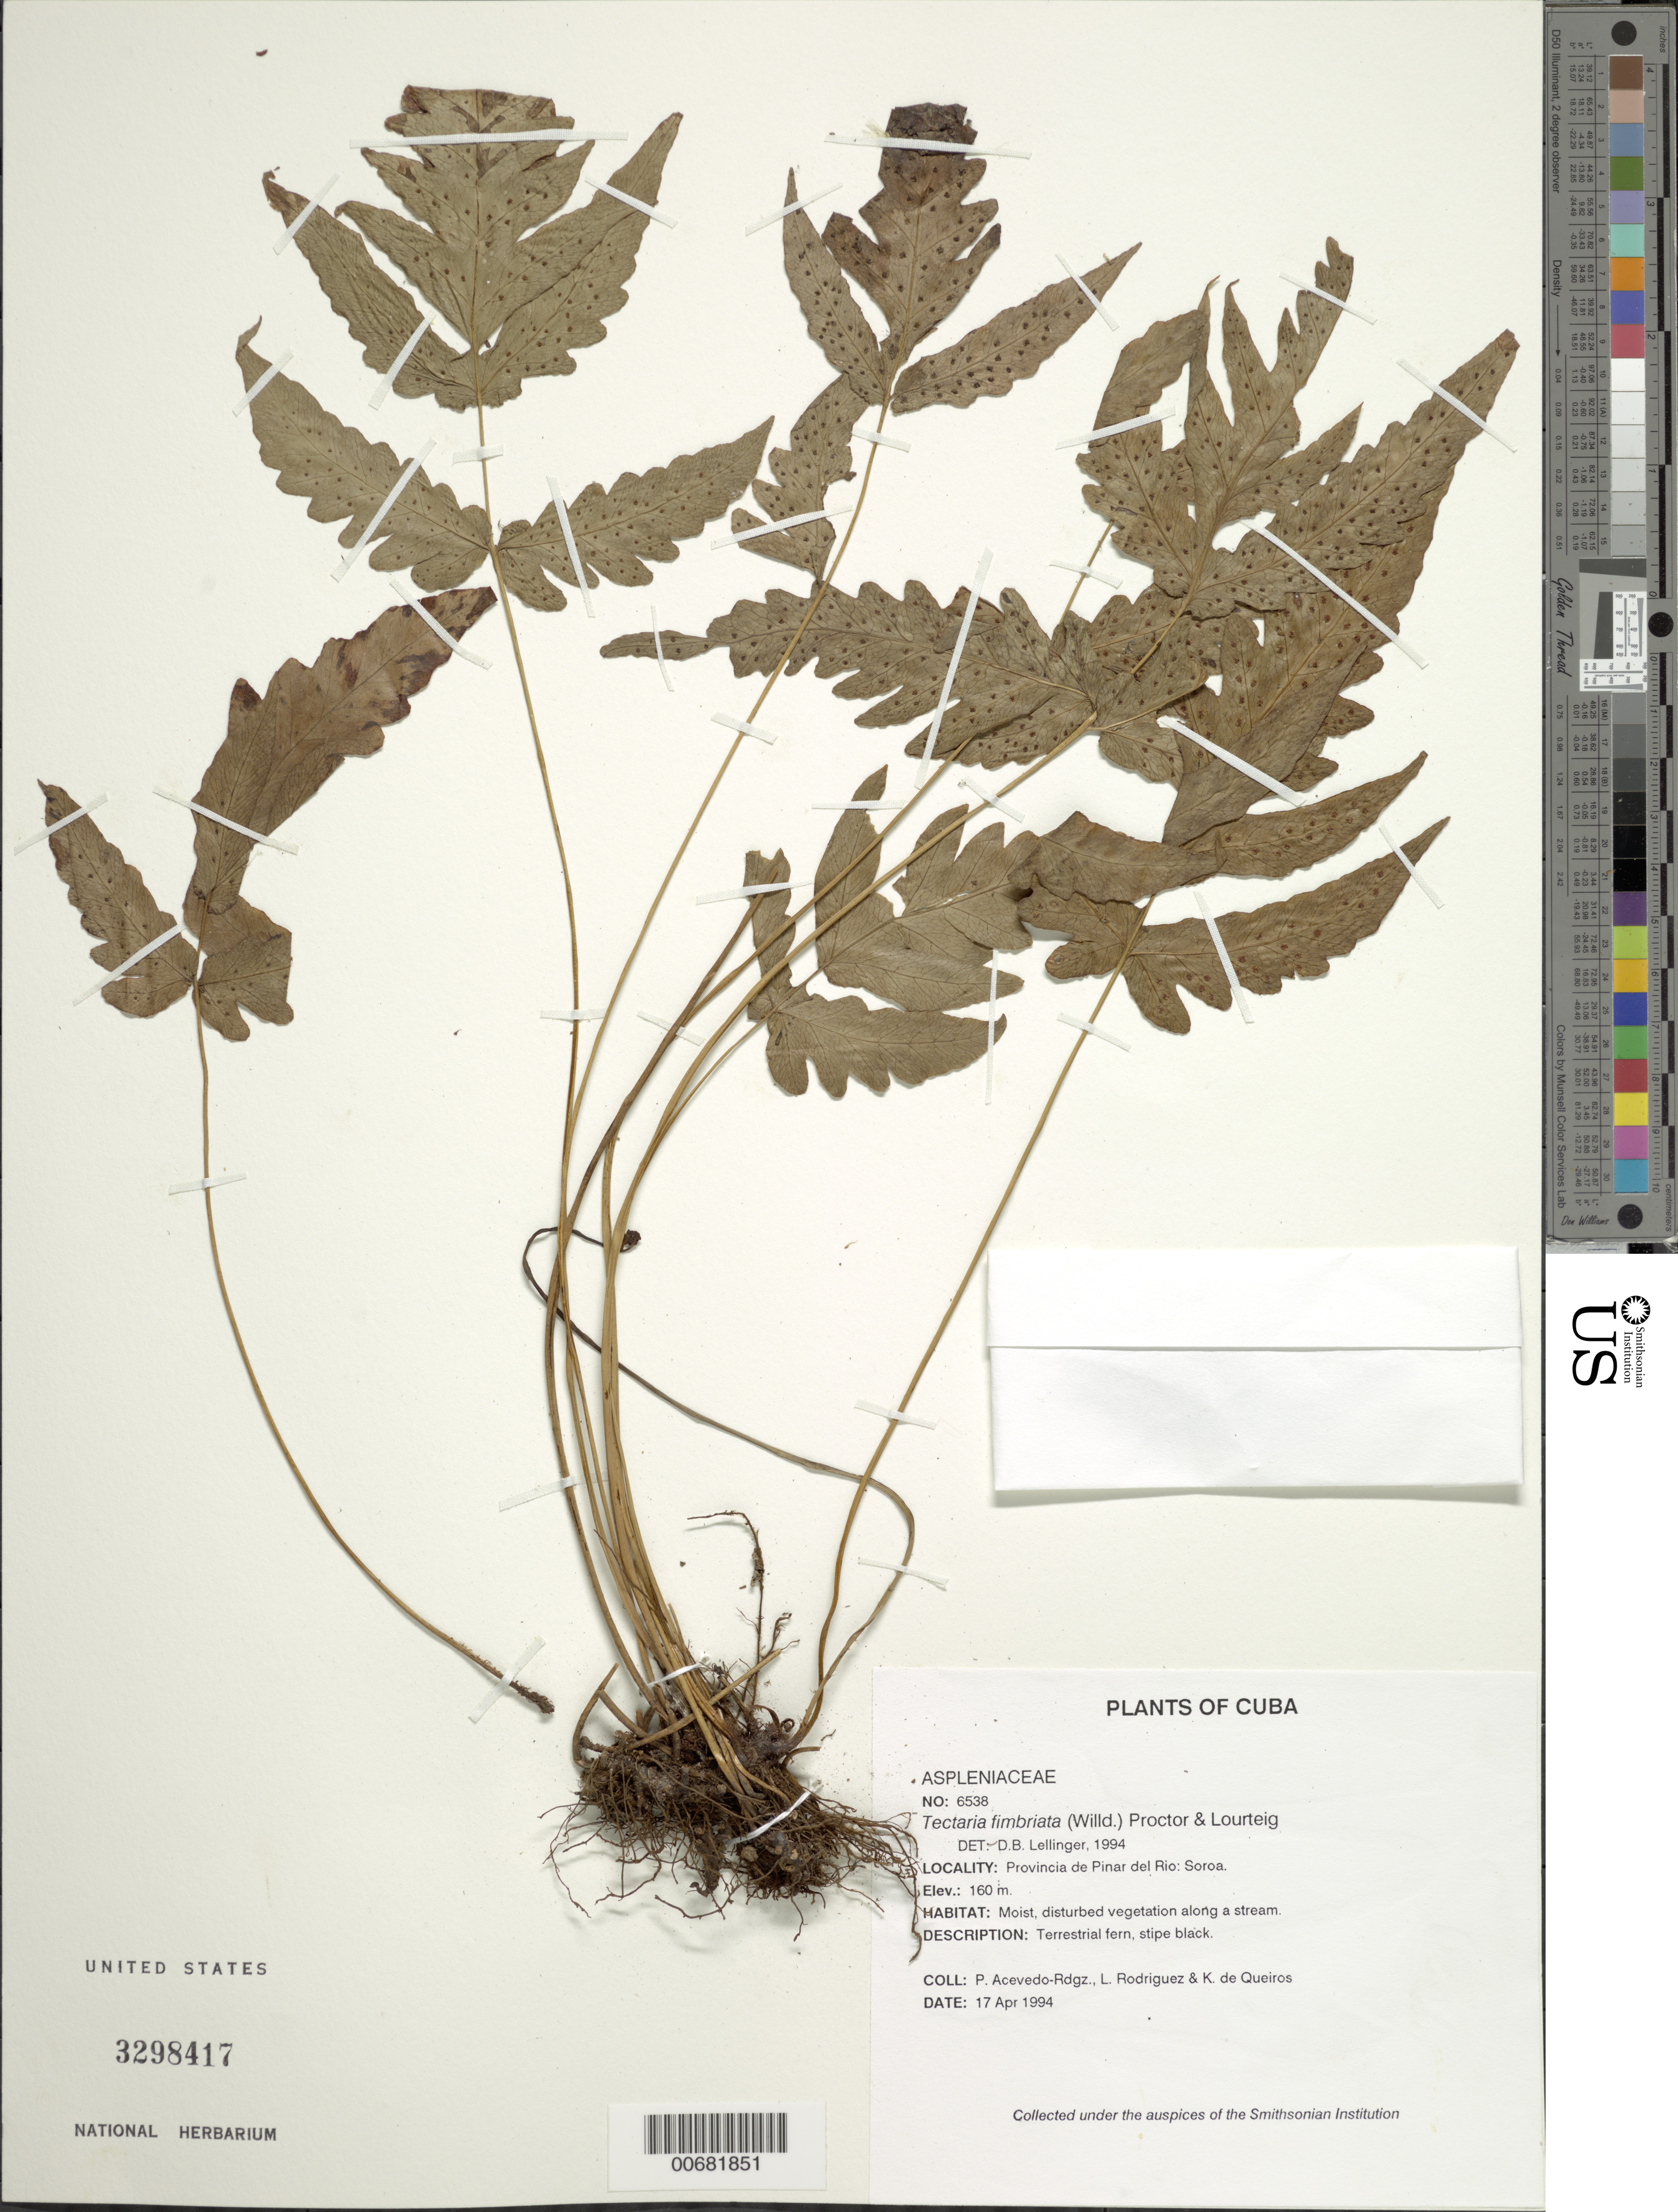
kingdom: Plantae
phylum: Tracheophyta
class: Polypodiopsida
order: Polypodiales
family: Tectariaceae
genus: Tectaria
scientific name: Tectaria fimbriata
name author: (Willd.) Lourteig & Proctor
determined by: Lellinger, David B., (BOT), Smithsonian Institution - National Museum of Natural History (UNITED STATES)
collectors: P. Acevedo-Rodr., L. Rodriguez & K. De Queiroz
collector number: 6538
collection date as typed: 17 Apr 1994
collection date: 1994-04-17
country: Cuba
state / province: Pinar del Rio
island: Cuba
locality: Provincia de Pinar del Río; Soroa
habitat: Moist, disturbed vegetation along a stream.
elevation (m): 160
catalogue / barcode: US 3298417